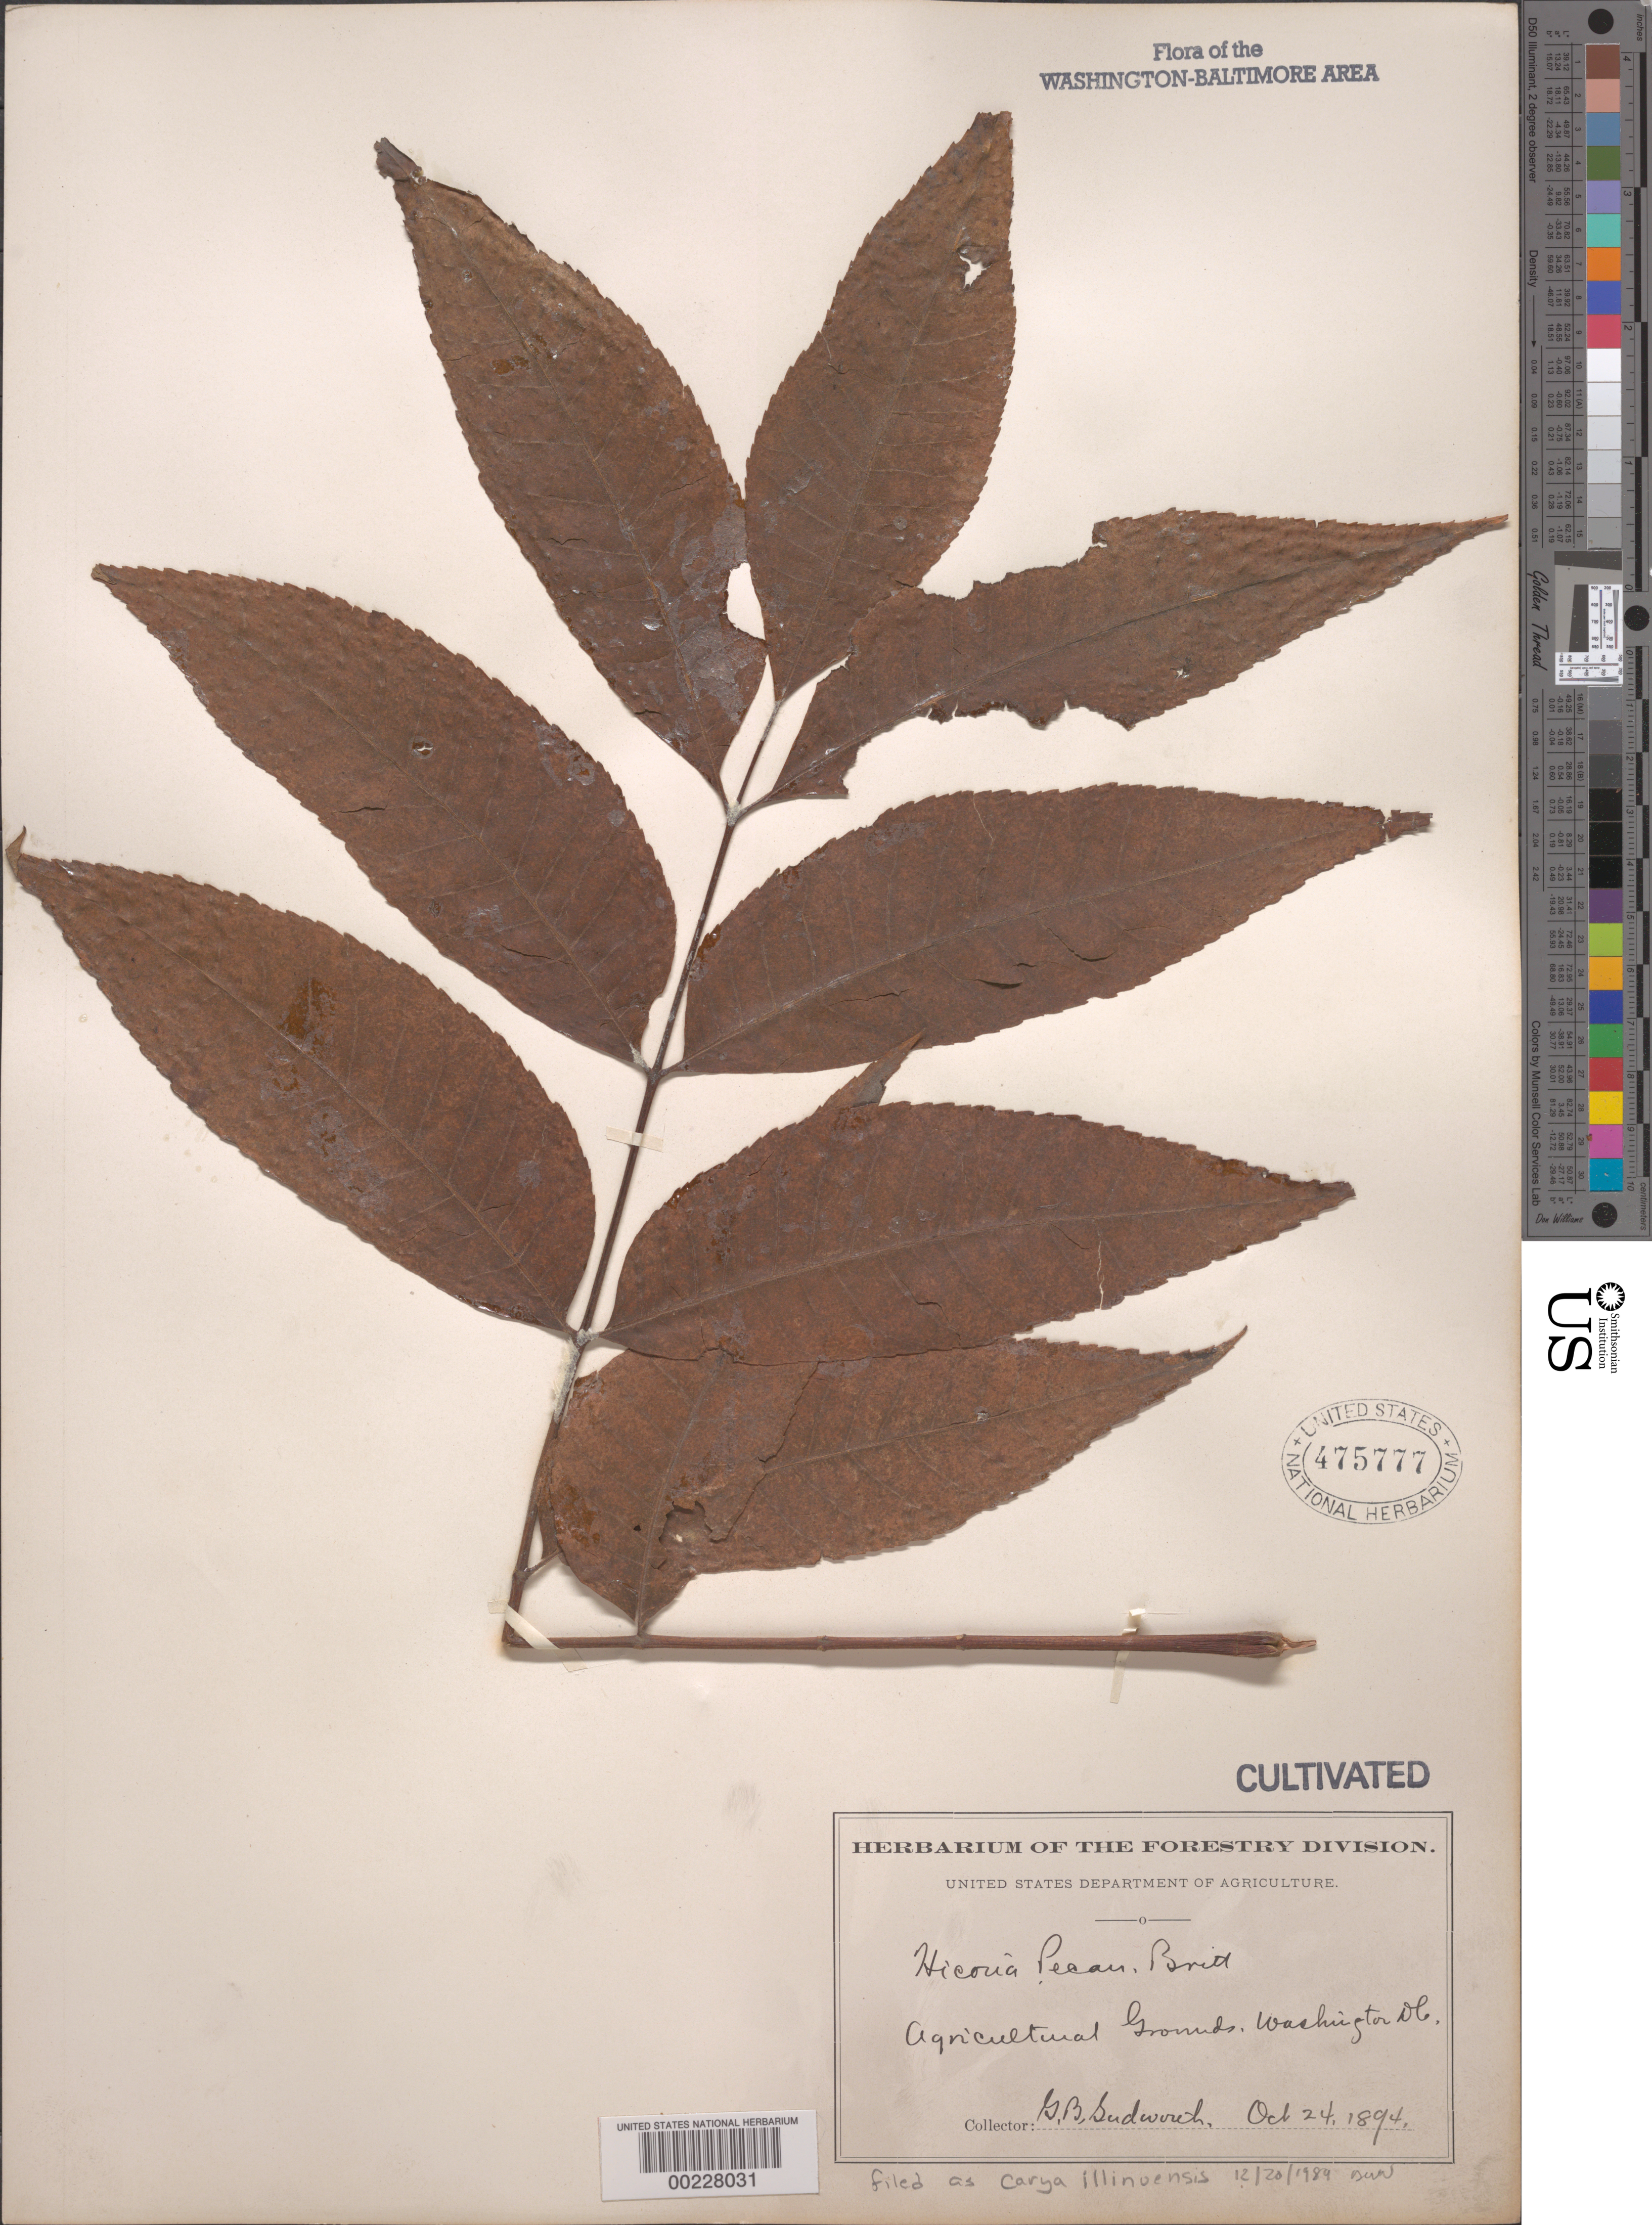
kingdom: Plantae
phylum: Tracheophyta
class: Magnoliopsida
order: Fagales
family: Juglandaceae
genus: Carya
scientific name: Carya illinoinensis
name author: (Wangenh.) K. Koch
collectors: G. B. Sudworth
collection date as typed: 24 Oct 1894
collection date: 1894-10-24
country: United States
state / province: District of Columbia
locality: Agricultural grounds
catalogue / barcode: US 475777